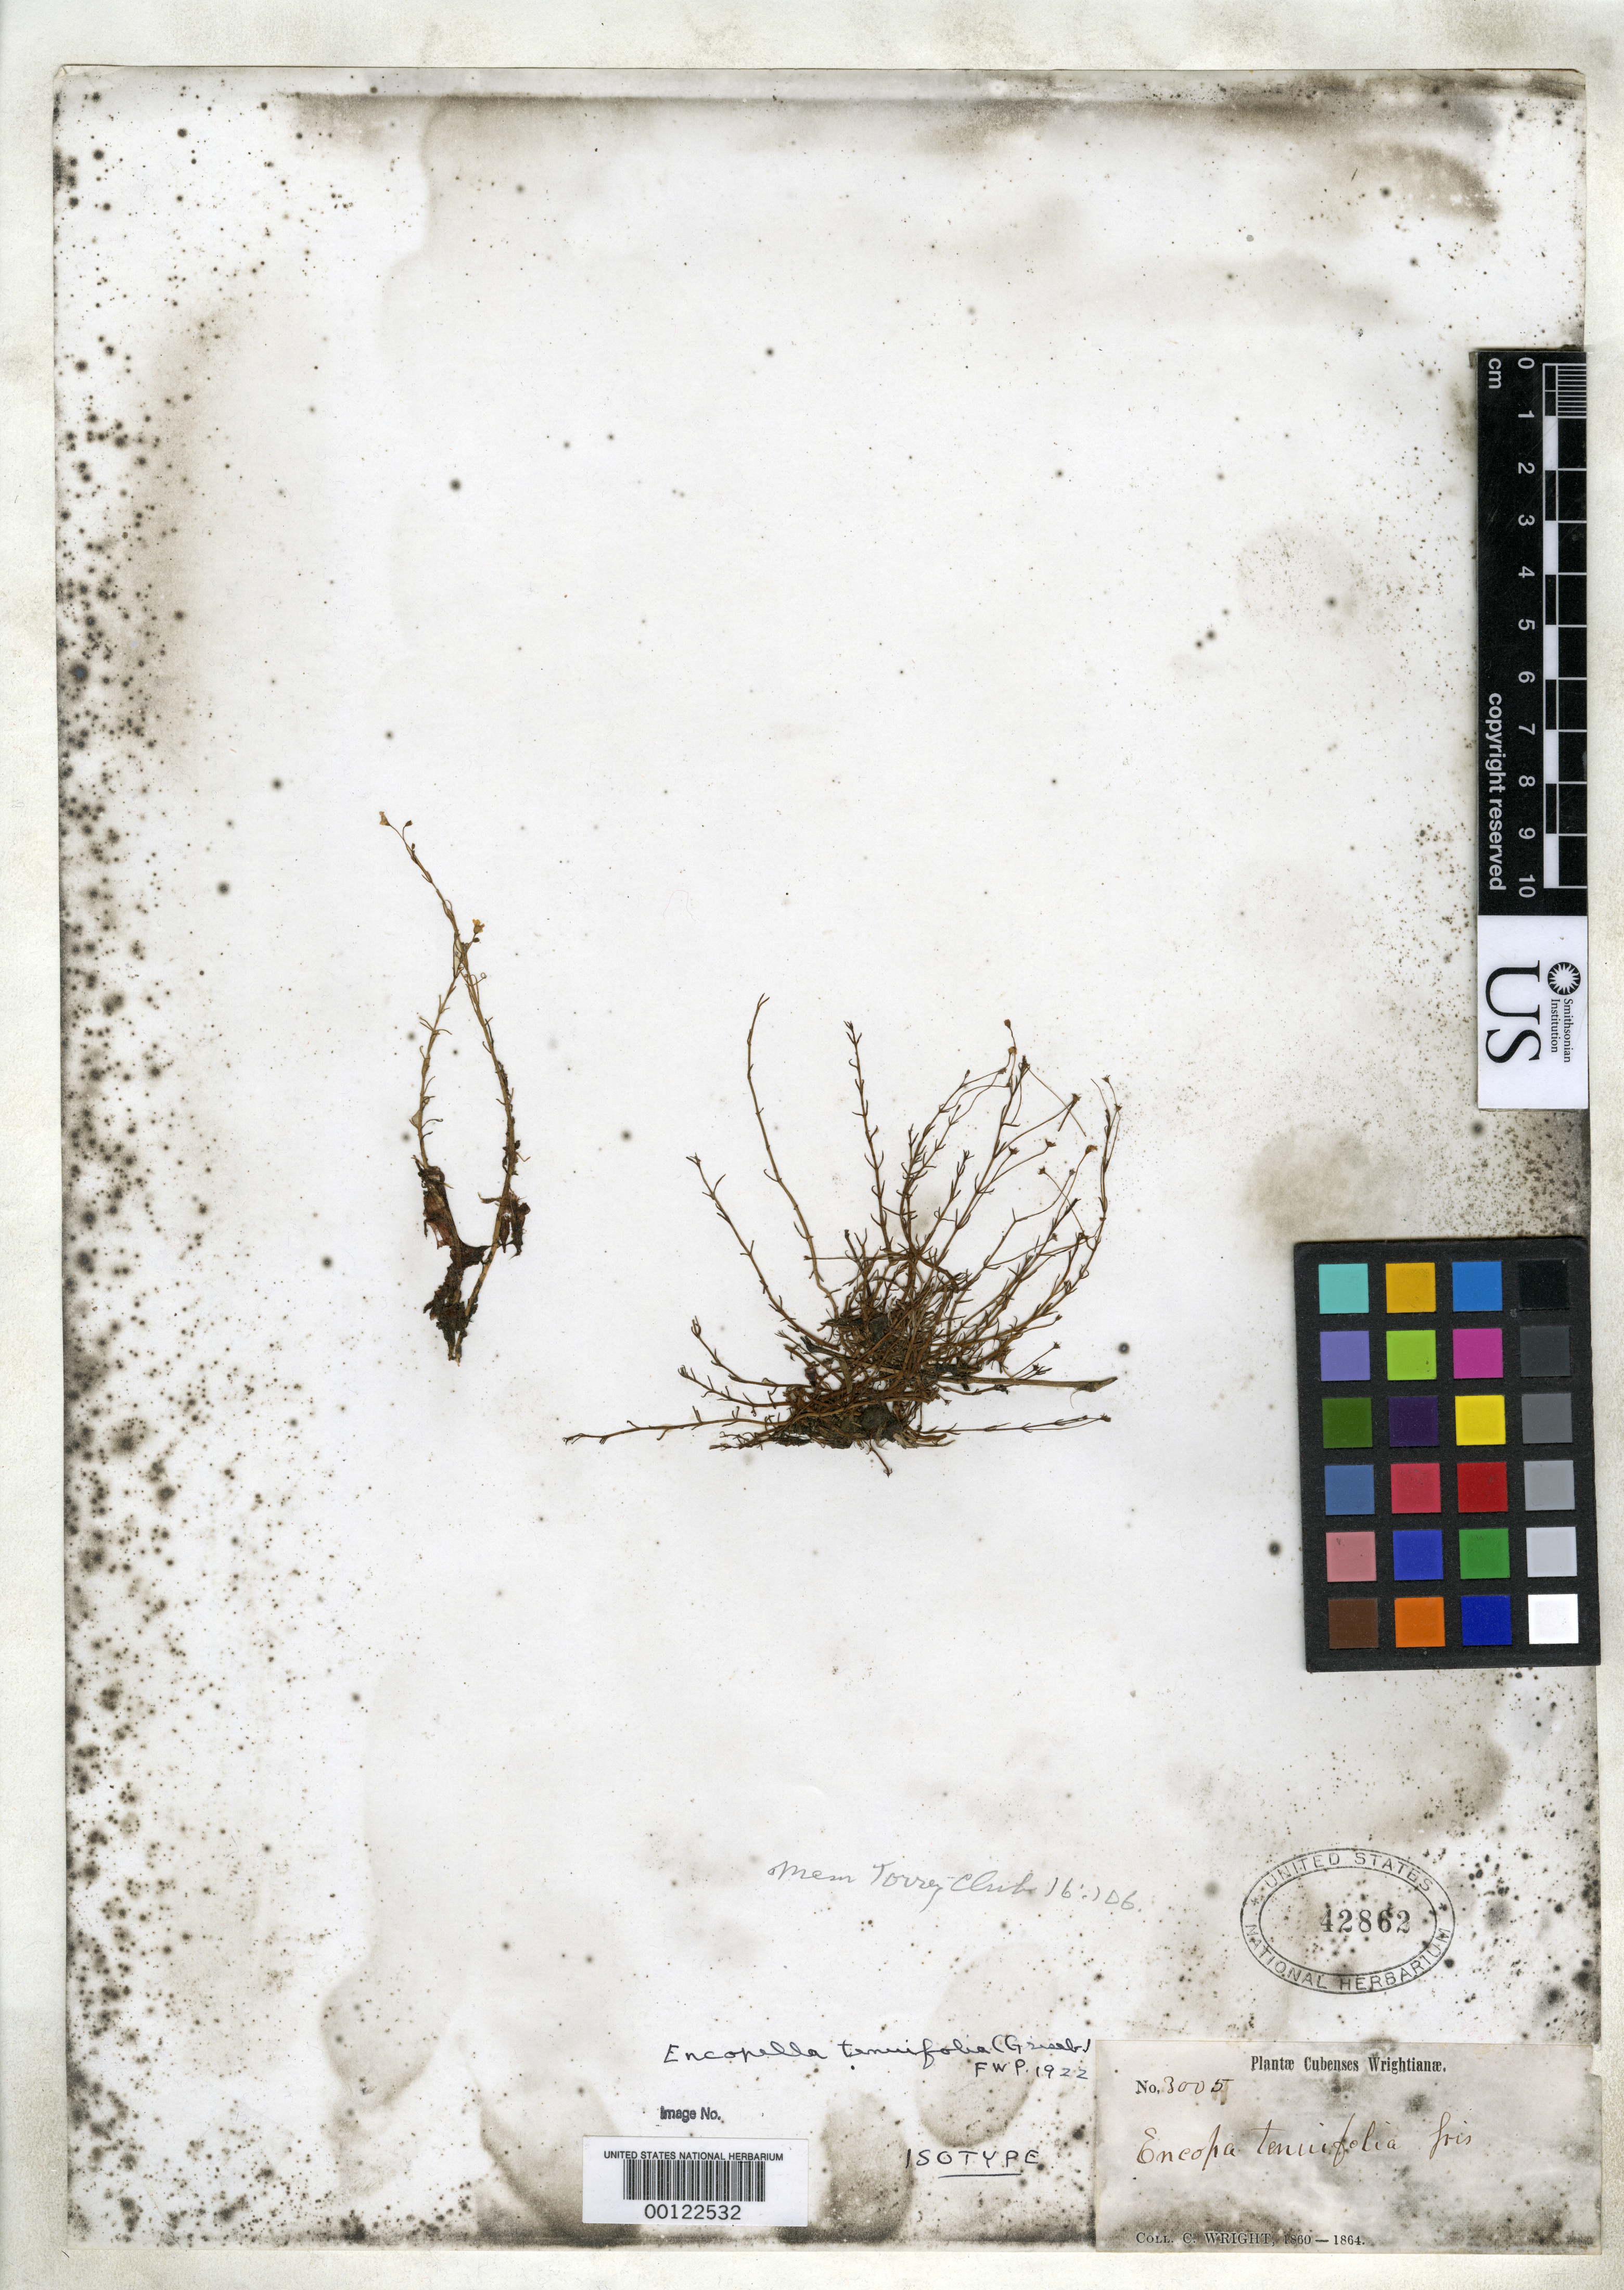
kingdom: Plantae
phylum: Tracheophyta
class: Magnoliopsida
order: Lamiales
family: Plantaginaceae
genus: Encopa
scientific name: Encopa tenuifolia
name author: Griseb.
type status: Isotype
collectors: C. Wright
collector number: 3005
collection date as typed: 1860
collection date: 1860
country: Cuba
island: Greater Antilles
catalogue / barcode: US 42862